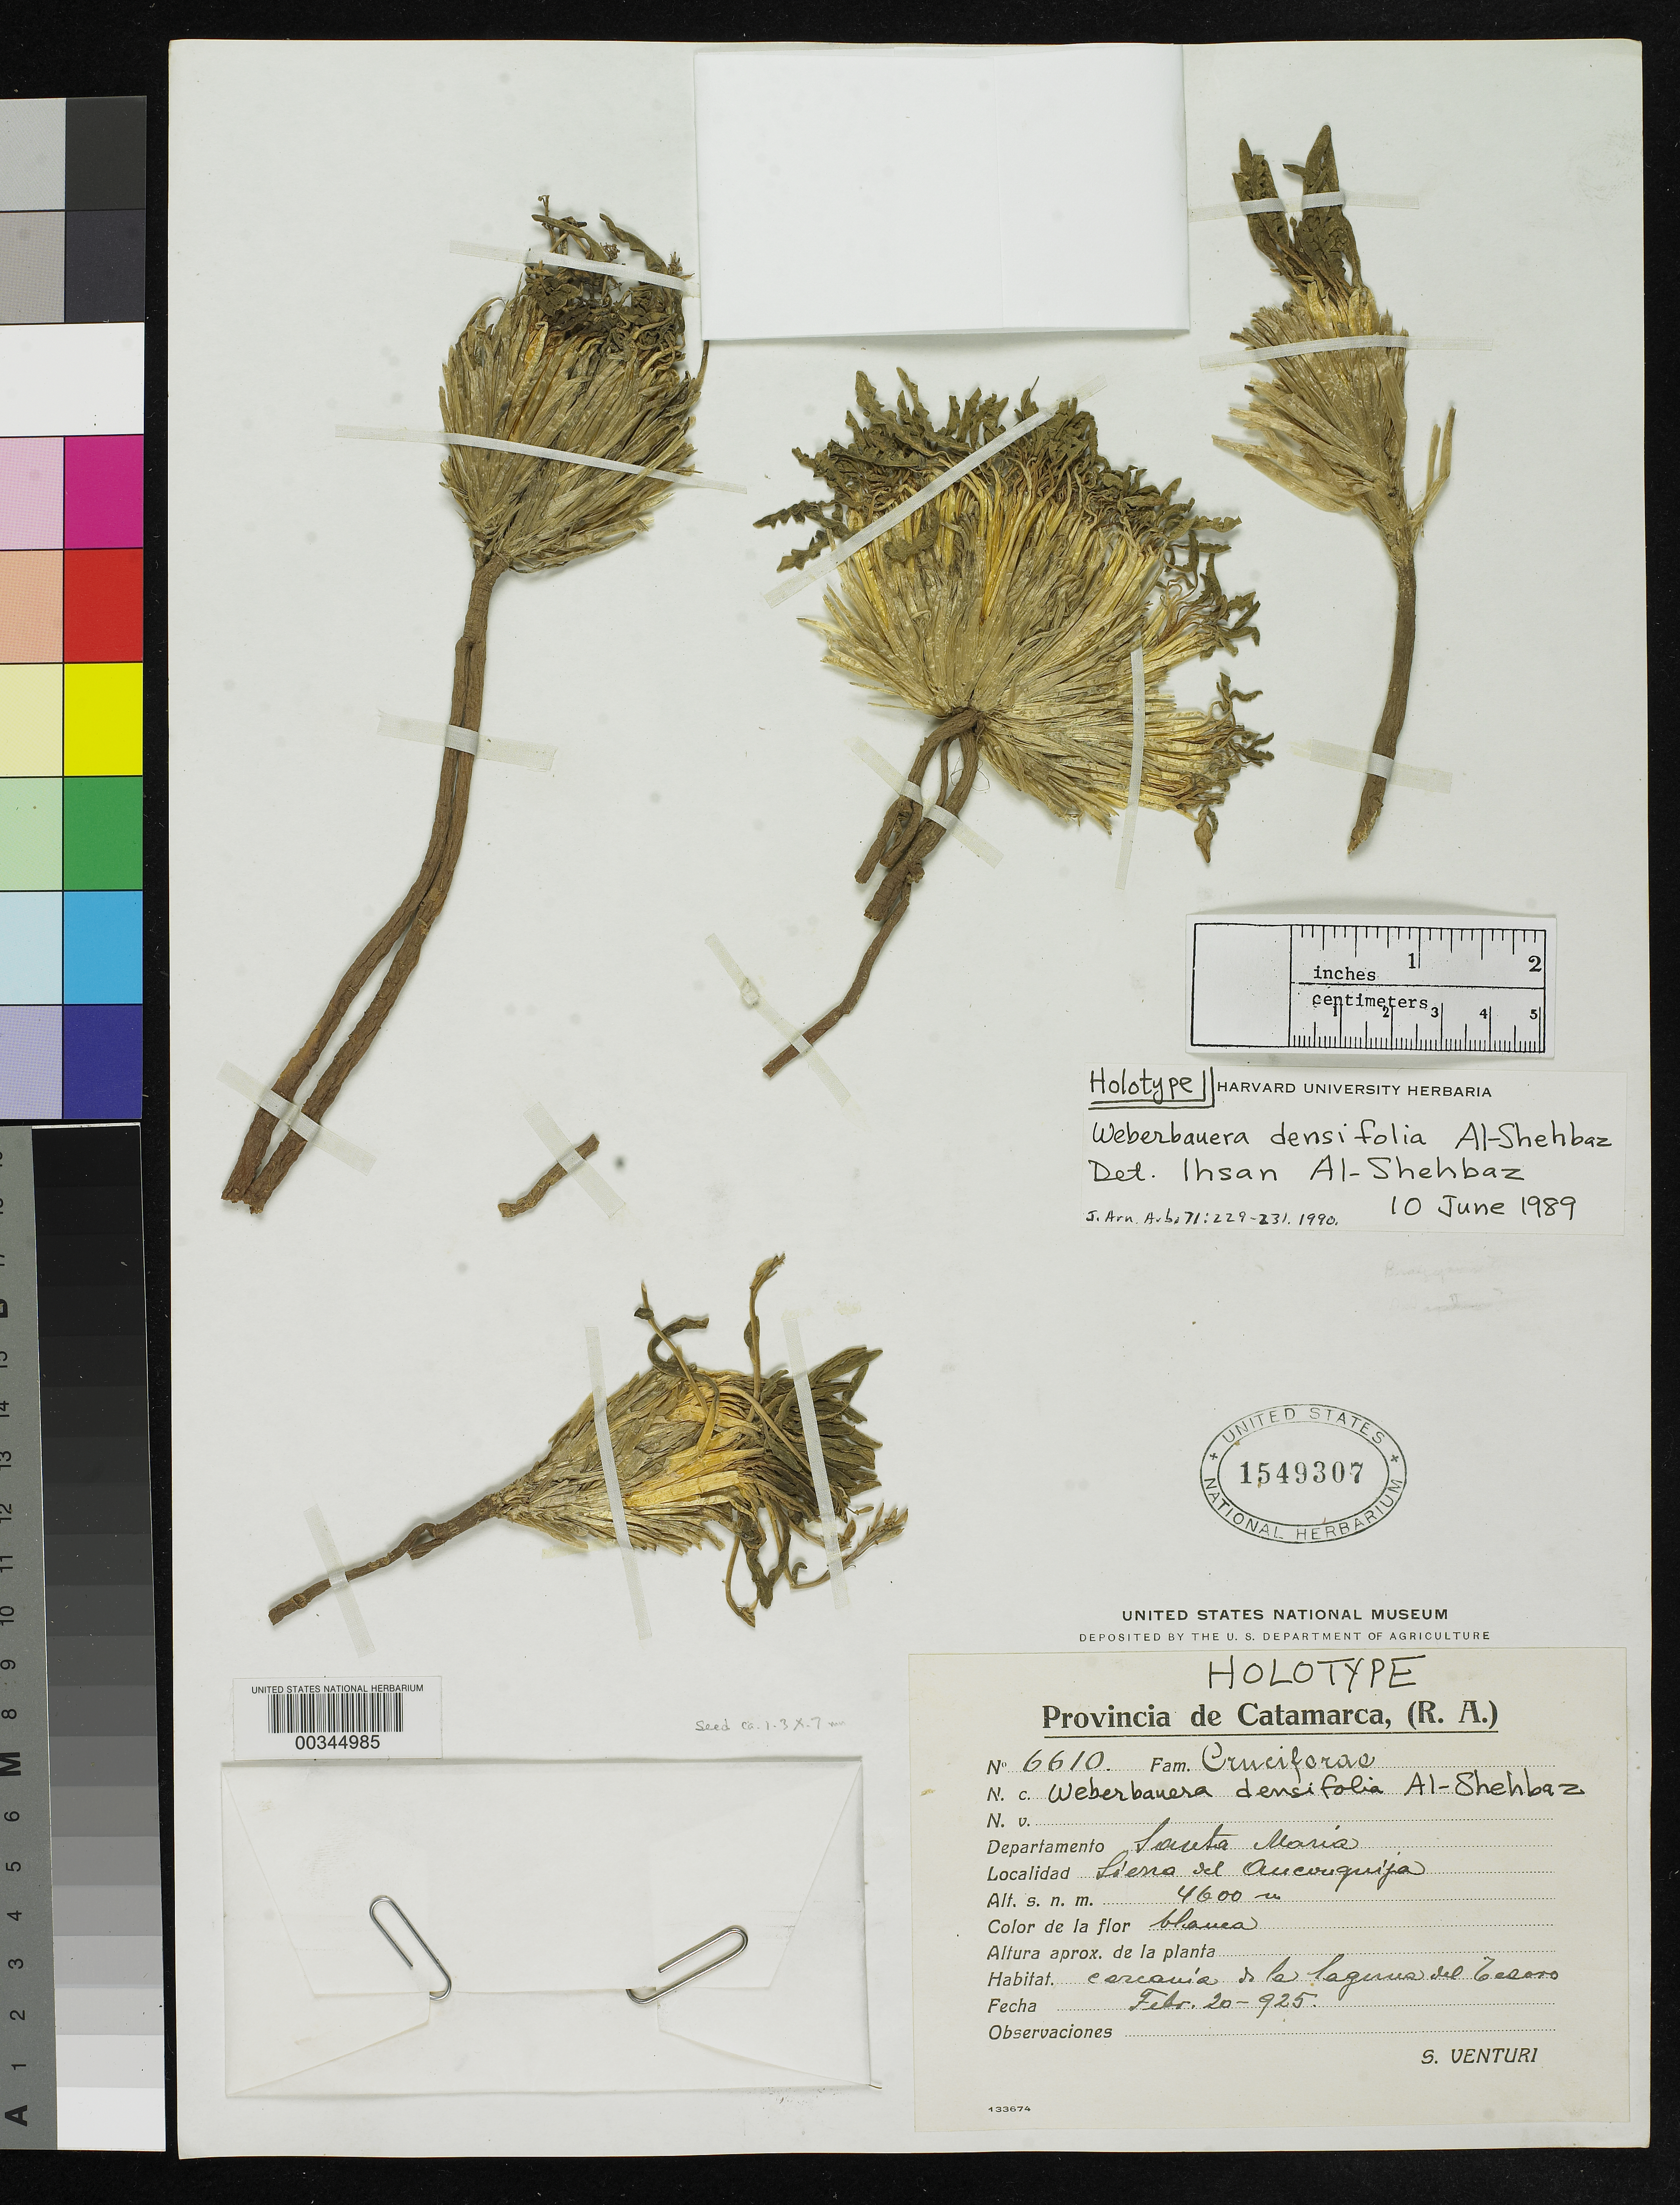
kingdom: Plantae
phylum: Tracheophyta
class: Magnoliopsida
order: Brassicales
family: Brassicaceae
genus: Weberbauera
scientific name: Weberbauera densiflora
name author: Al-Shehbaz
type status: Holotype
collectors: S. Venturi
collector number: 6610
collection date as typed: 20 Feb 1925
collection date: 1925-02-20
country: Argentina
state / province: Catamarca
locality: Santa Maria, Sierra Del (Oucouguija).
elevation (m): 4600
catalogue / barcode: US 1549307